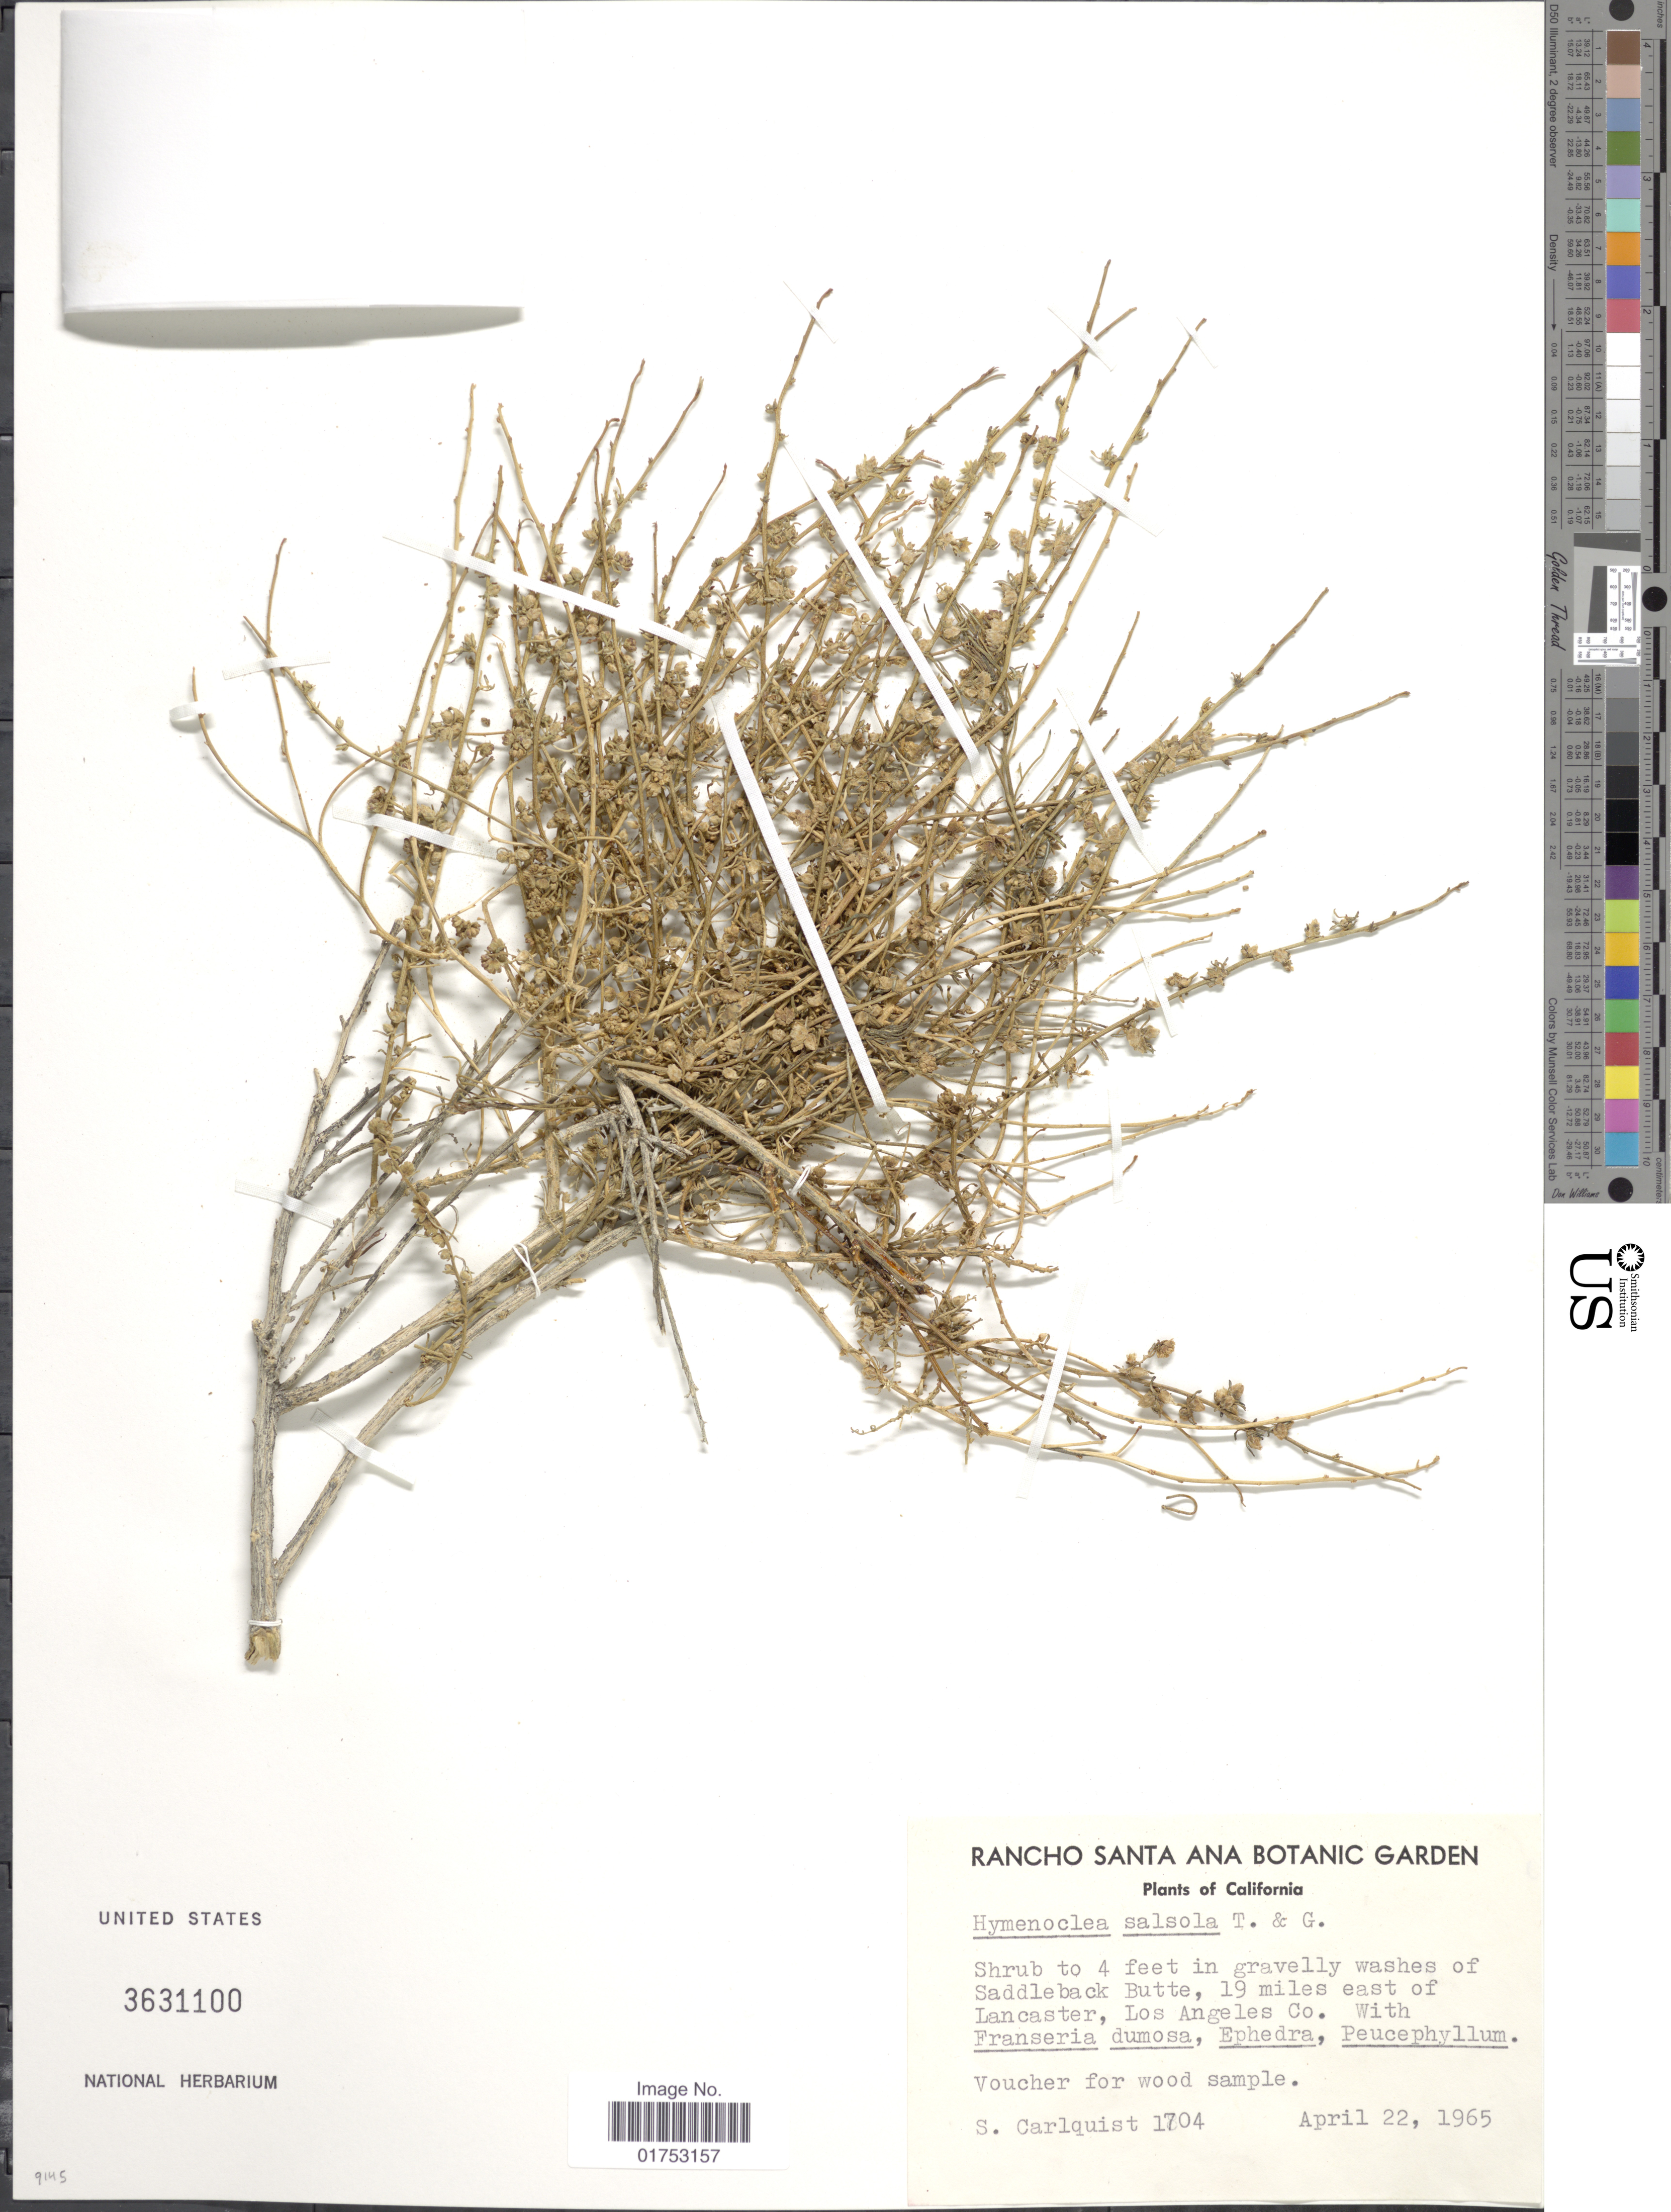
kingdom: Plantae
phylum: Tracheophyta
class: Magnoliopsida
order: Asterales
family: Asteraceae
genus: Hymenoclea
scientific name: Hymenoclea salsola var. salsola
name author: Torr. & A. Gray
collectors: S. Carlquist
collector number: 1704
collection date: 1965-04-22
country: United States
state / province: California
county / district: Los Angeles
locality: Washes of the Saddleback Butte, 19 miles east of Lancaster, Los Angeles Co.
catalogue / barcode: US 3631100